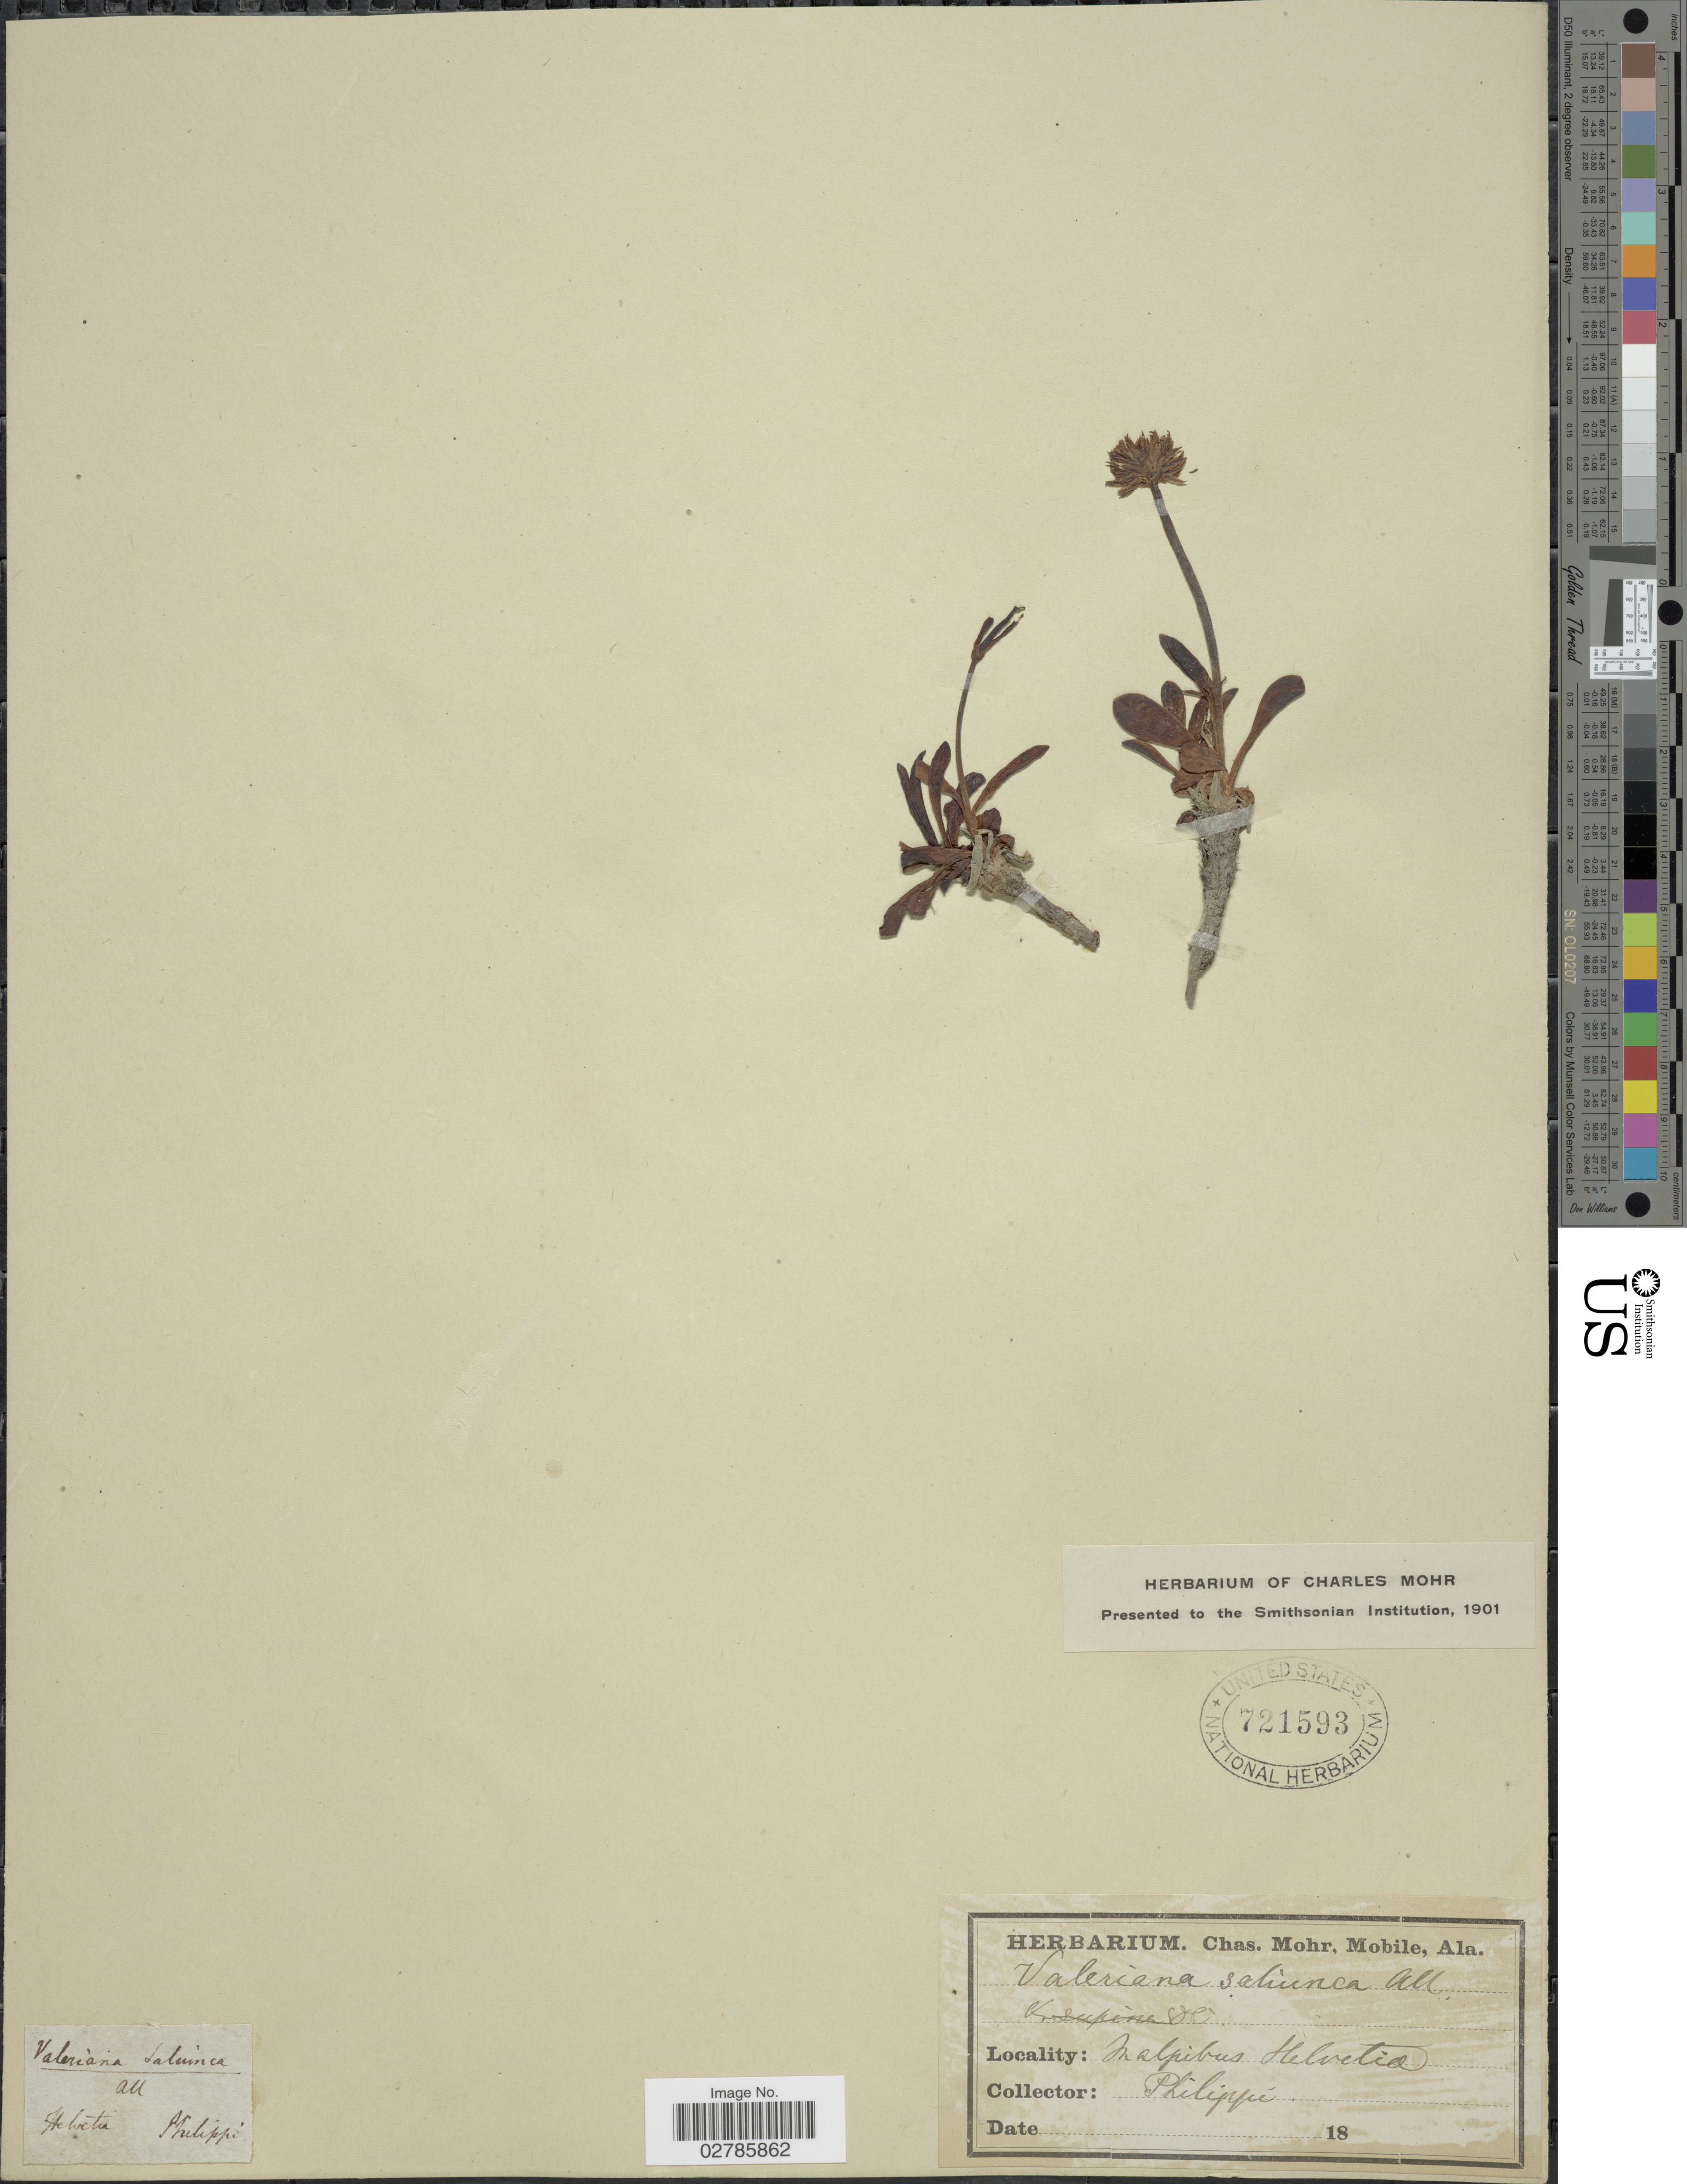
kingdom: Plantae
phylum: Tracheophyta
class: Magnoliopsida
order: Dipsacales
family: Caprifoliaceae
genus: Valeriana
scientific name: Valeriana saliunca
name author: All.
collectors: -. Philippi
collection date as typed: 18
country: Switzerland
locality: In alpibus Helvetia.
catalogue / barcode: US 721593